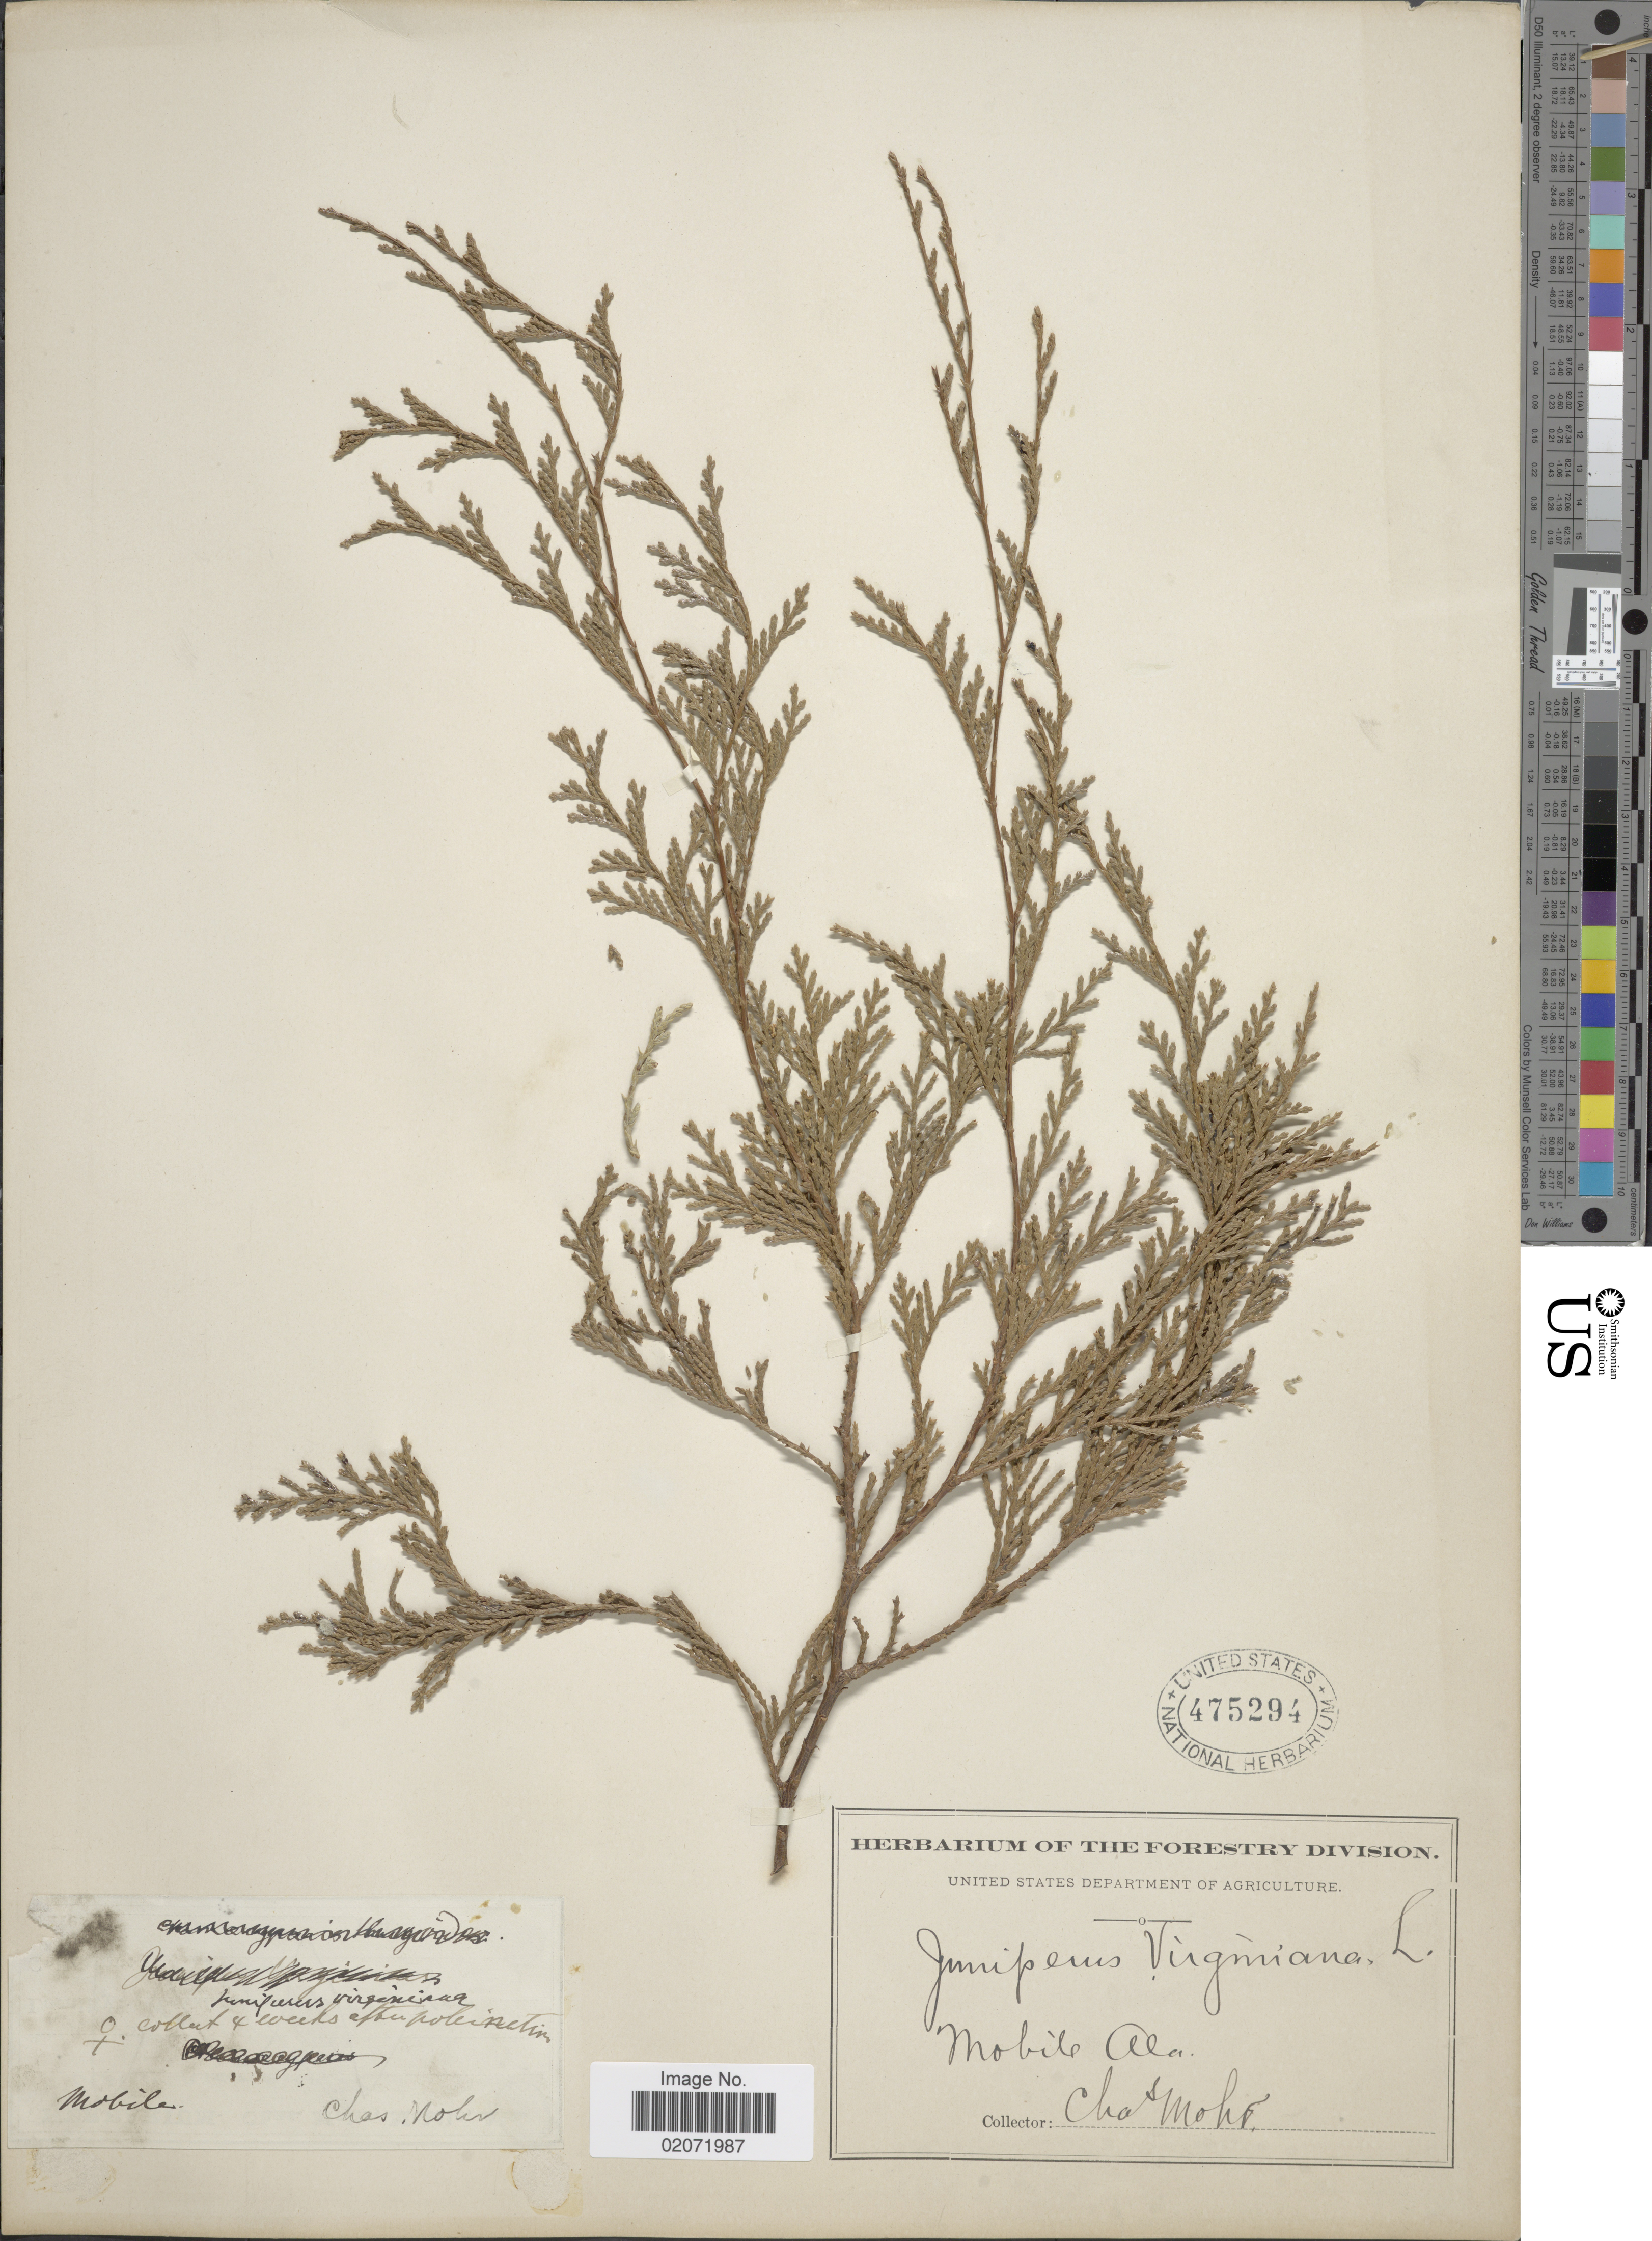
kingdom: Plantae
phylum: Tracheophyta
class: Pinopsida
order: Pinales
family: Cupressaceae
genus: Juniperus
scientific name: Juniperus virginiana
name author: L.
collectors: C. T. Mohr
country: United States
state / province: Alabama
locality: Mobile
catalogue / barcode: US 475294